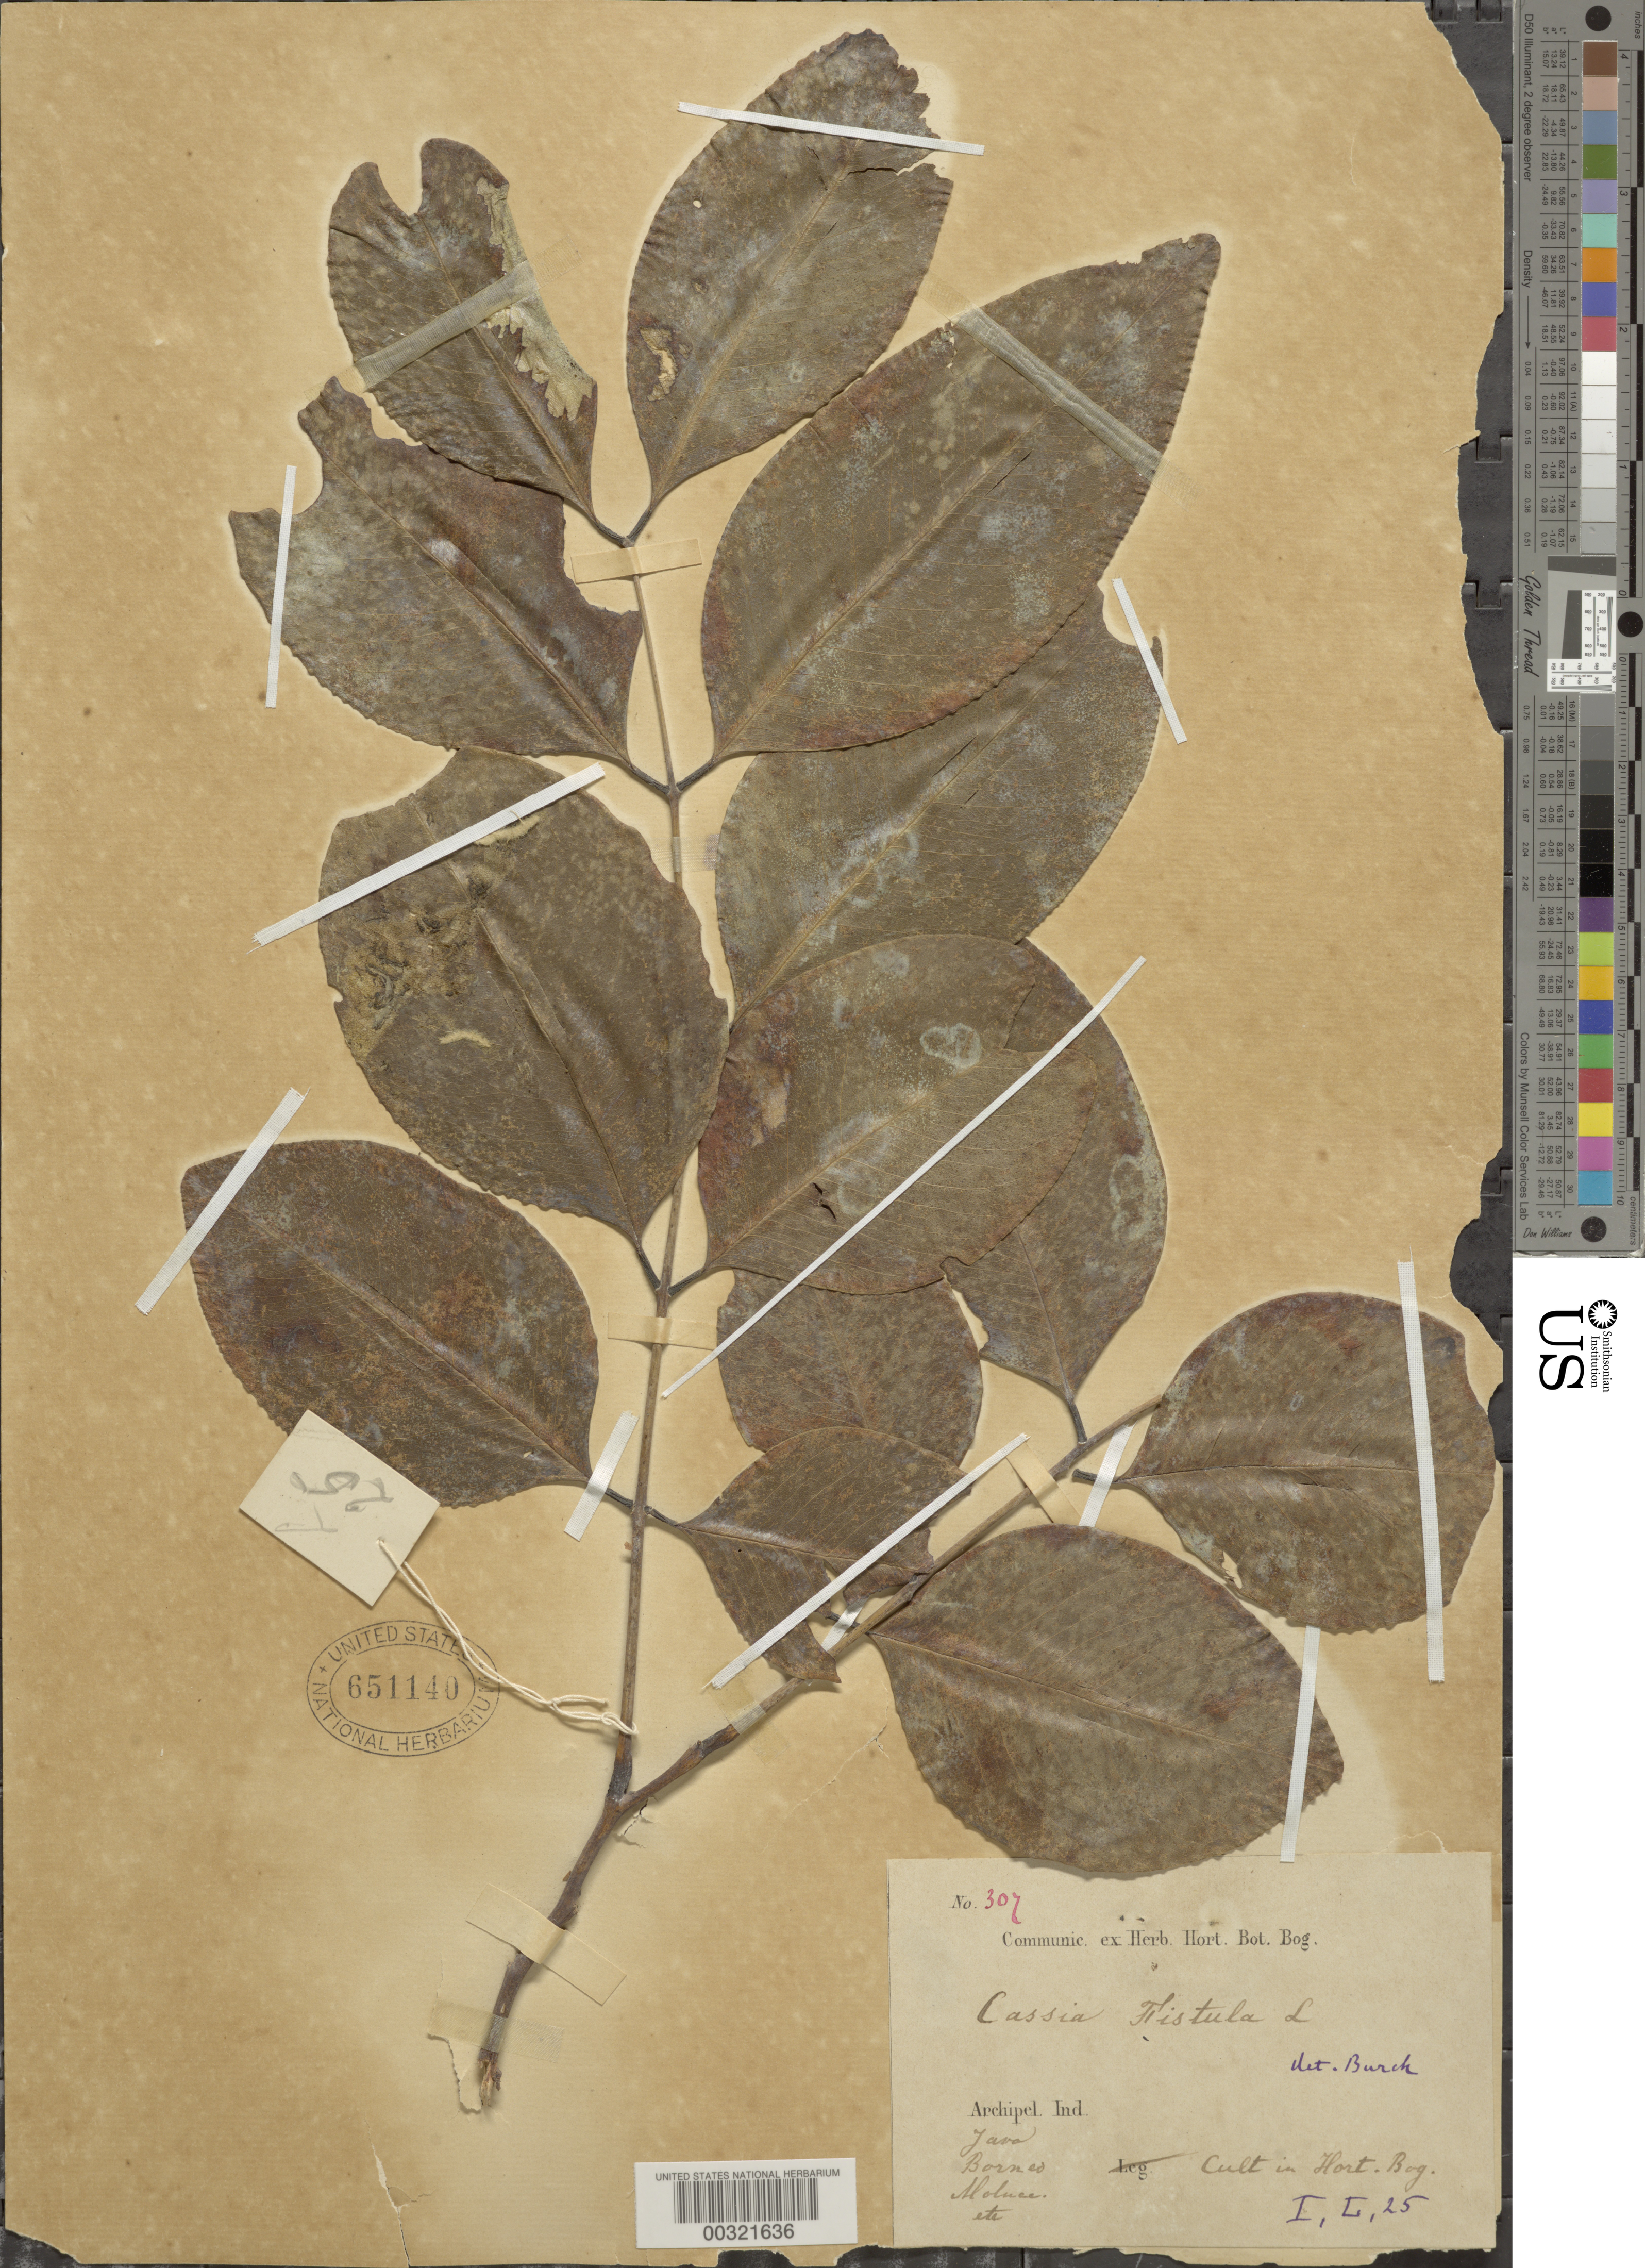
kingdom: Plantae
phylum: Tracheophyta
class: Magnoliopsida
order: Fabales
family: Fabaceae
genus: Cassia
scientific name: Cassia fistula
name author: L.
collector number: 307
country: Indonesia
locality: Borneo, java, moluccas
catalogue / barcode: US 651140